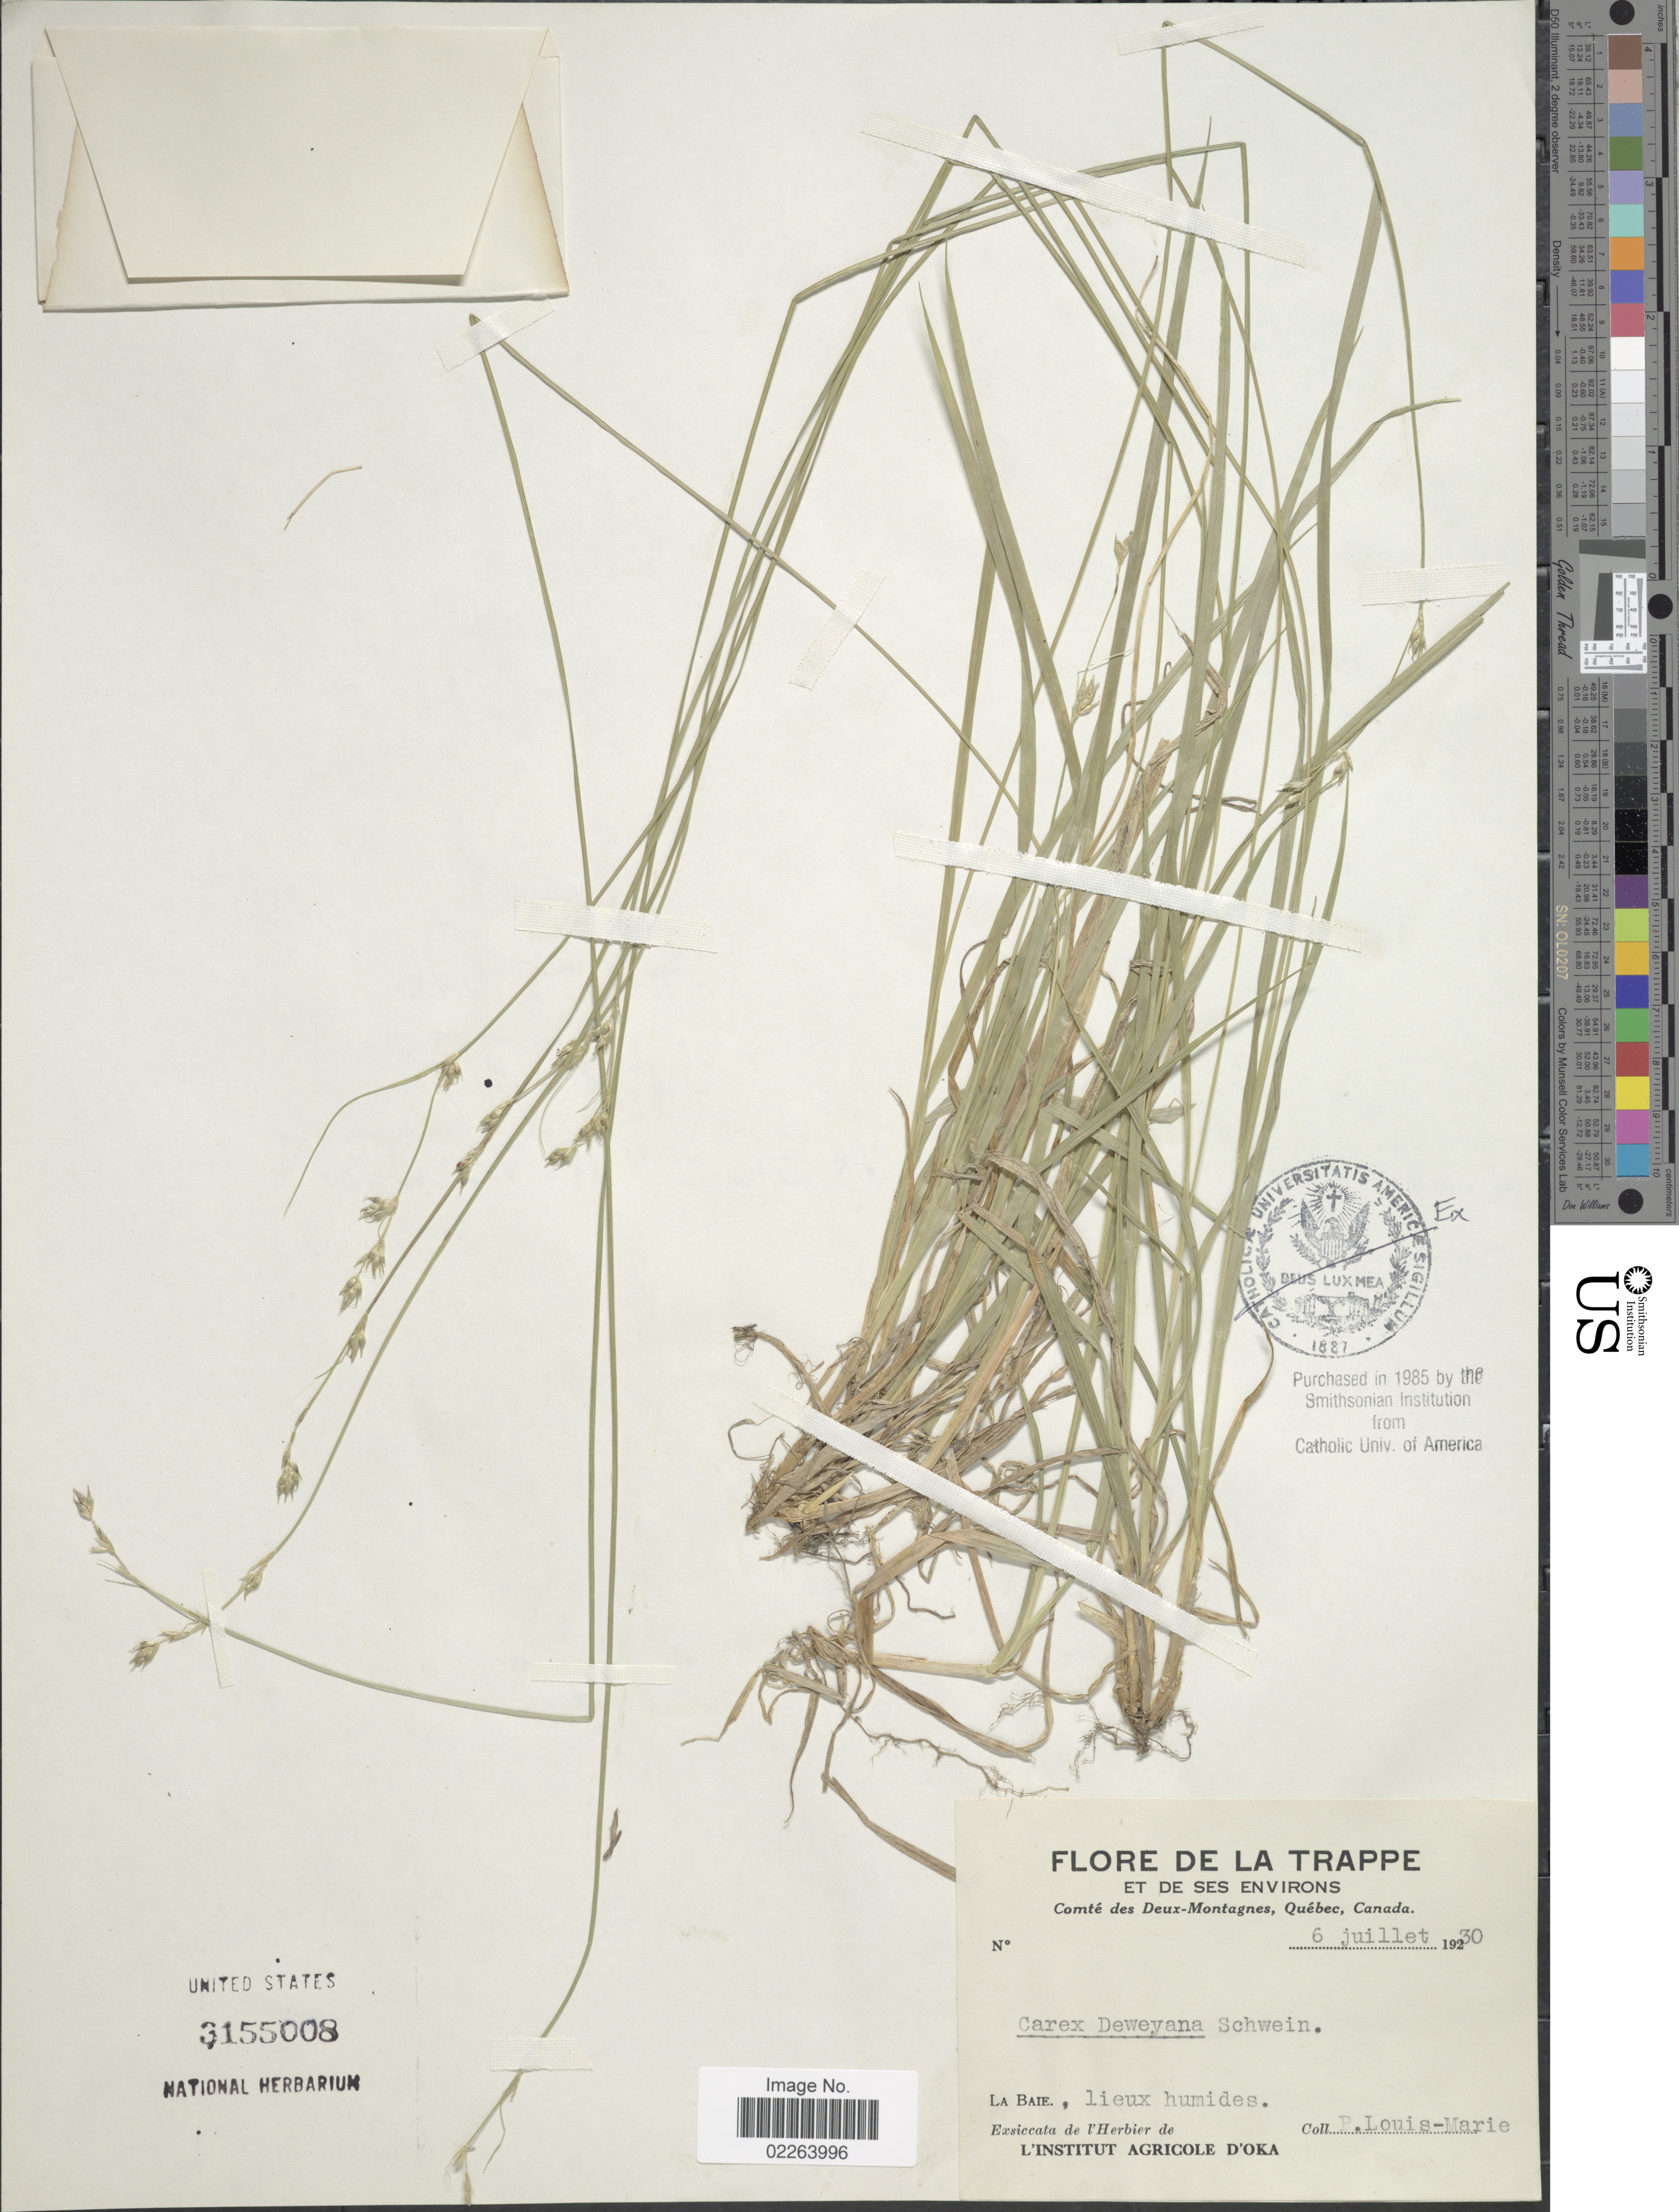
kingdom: Plantae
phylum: Tracheophyta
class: Liliopsida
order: Poales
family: Cyperaceae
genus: Carex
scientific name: Carex deweyana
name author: Schwein.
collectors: L.-M. LaLonde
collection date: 1930-07-06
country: Canada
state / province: Quebec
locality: De La Trappe Et De Ses Environs, Comté des Deux-Montagnes, la Baie, lieux humides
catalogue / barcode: US 3155008